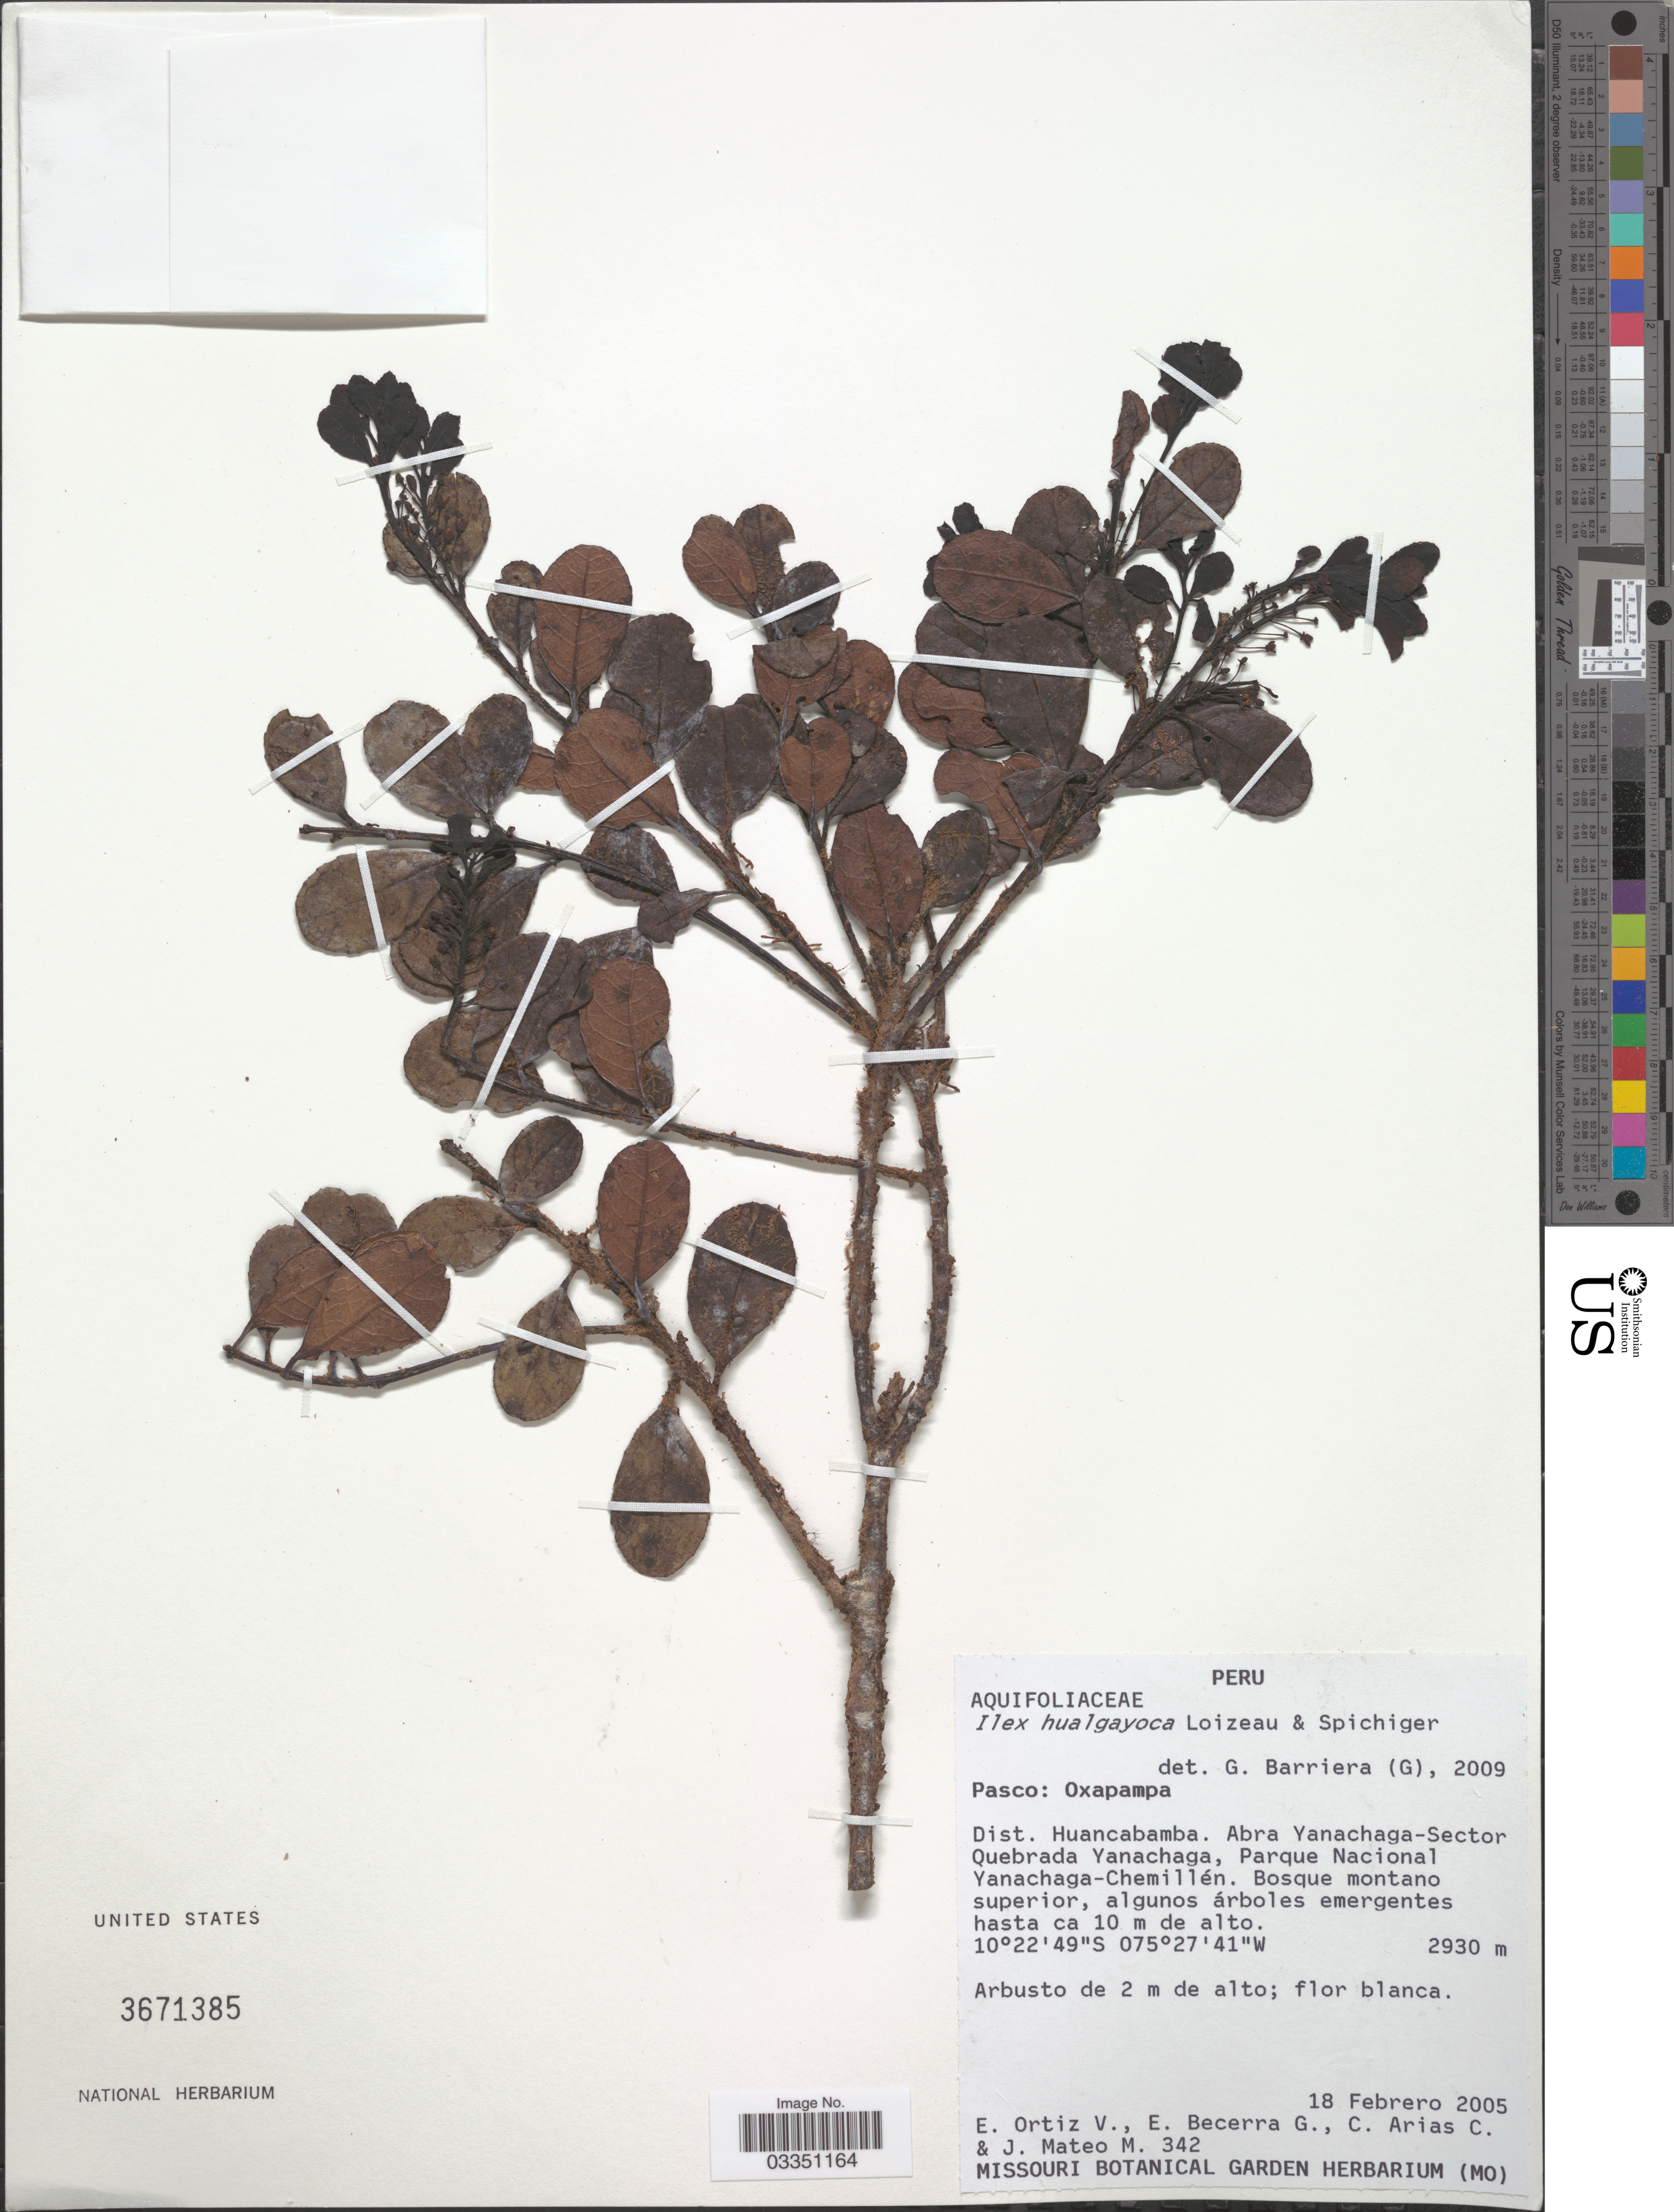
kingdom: Plantae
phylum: Tracheophyta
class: Magnoliopsida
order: Aquifoliales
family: Aquifoliaceae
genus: Ilex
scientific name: Ilex hualgayoca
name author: Loizeau & Spichiger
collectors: E. Ortiz V., E. Becerra G., C. Arias C. & J. Mateo M.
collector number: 342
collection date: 2005-02-18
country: Peru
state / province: Pasco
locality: Oxapampa: Dist. Huancabamba. Abra Yanachaga-Sector Quebrada Yanachaga, Parque Nacional Yanachaga-Chemillén.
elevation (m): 2930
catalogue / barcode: US 3671385